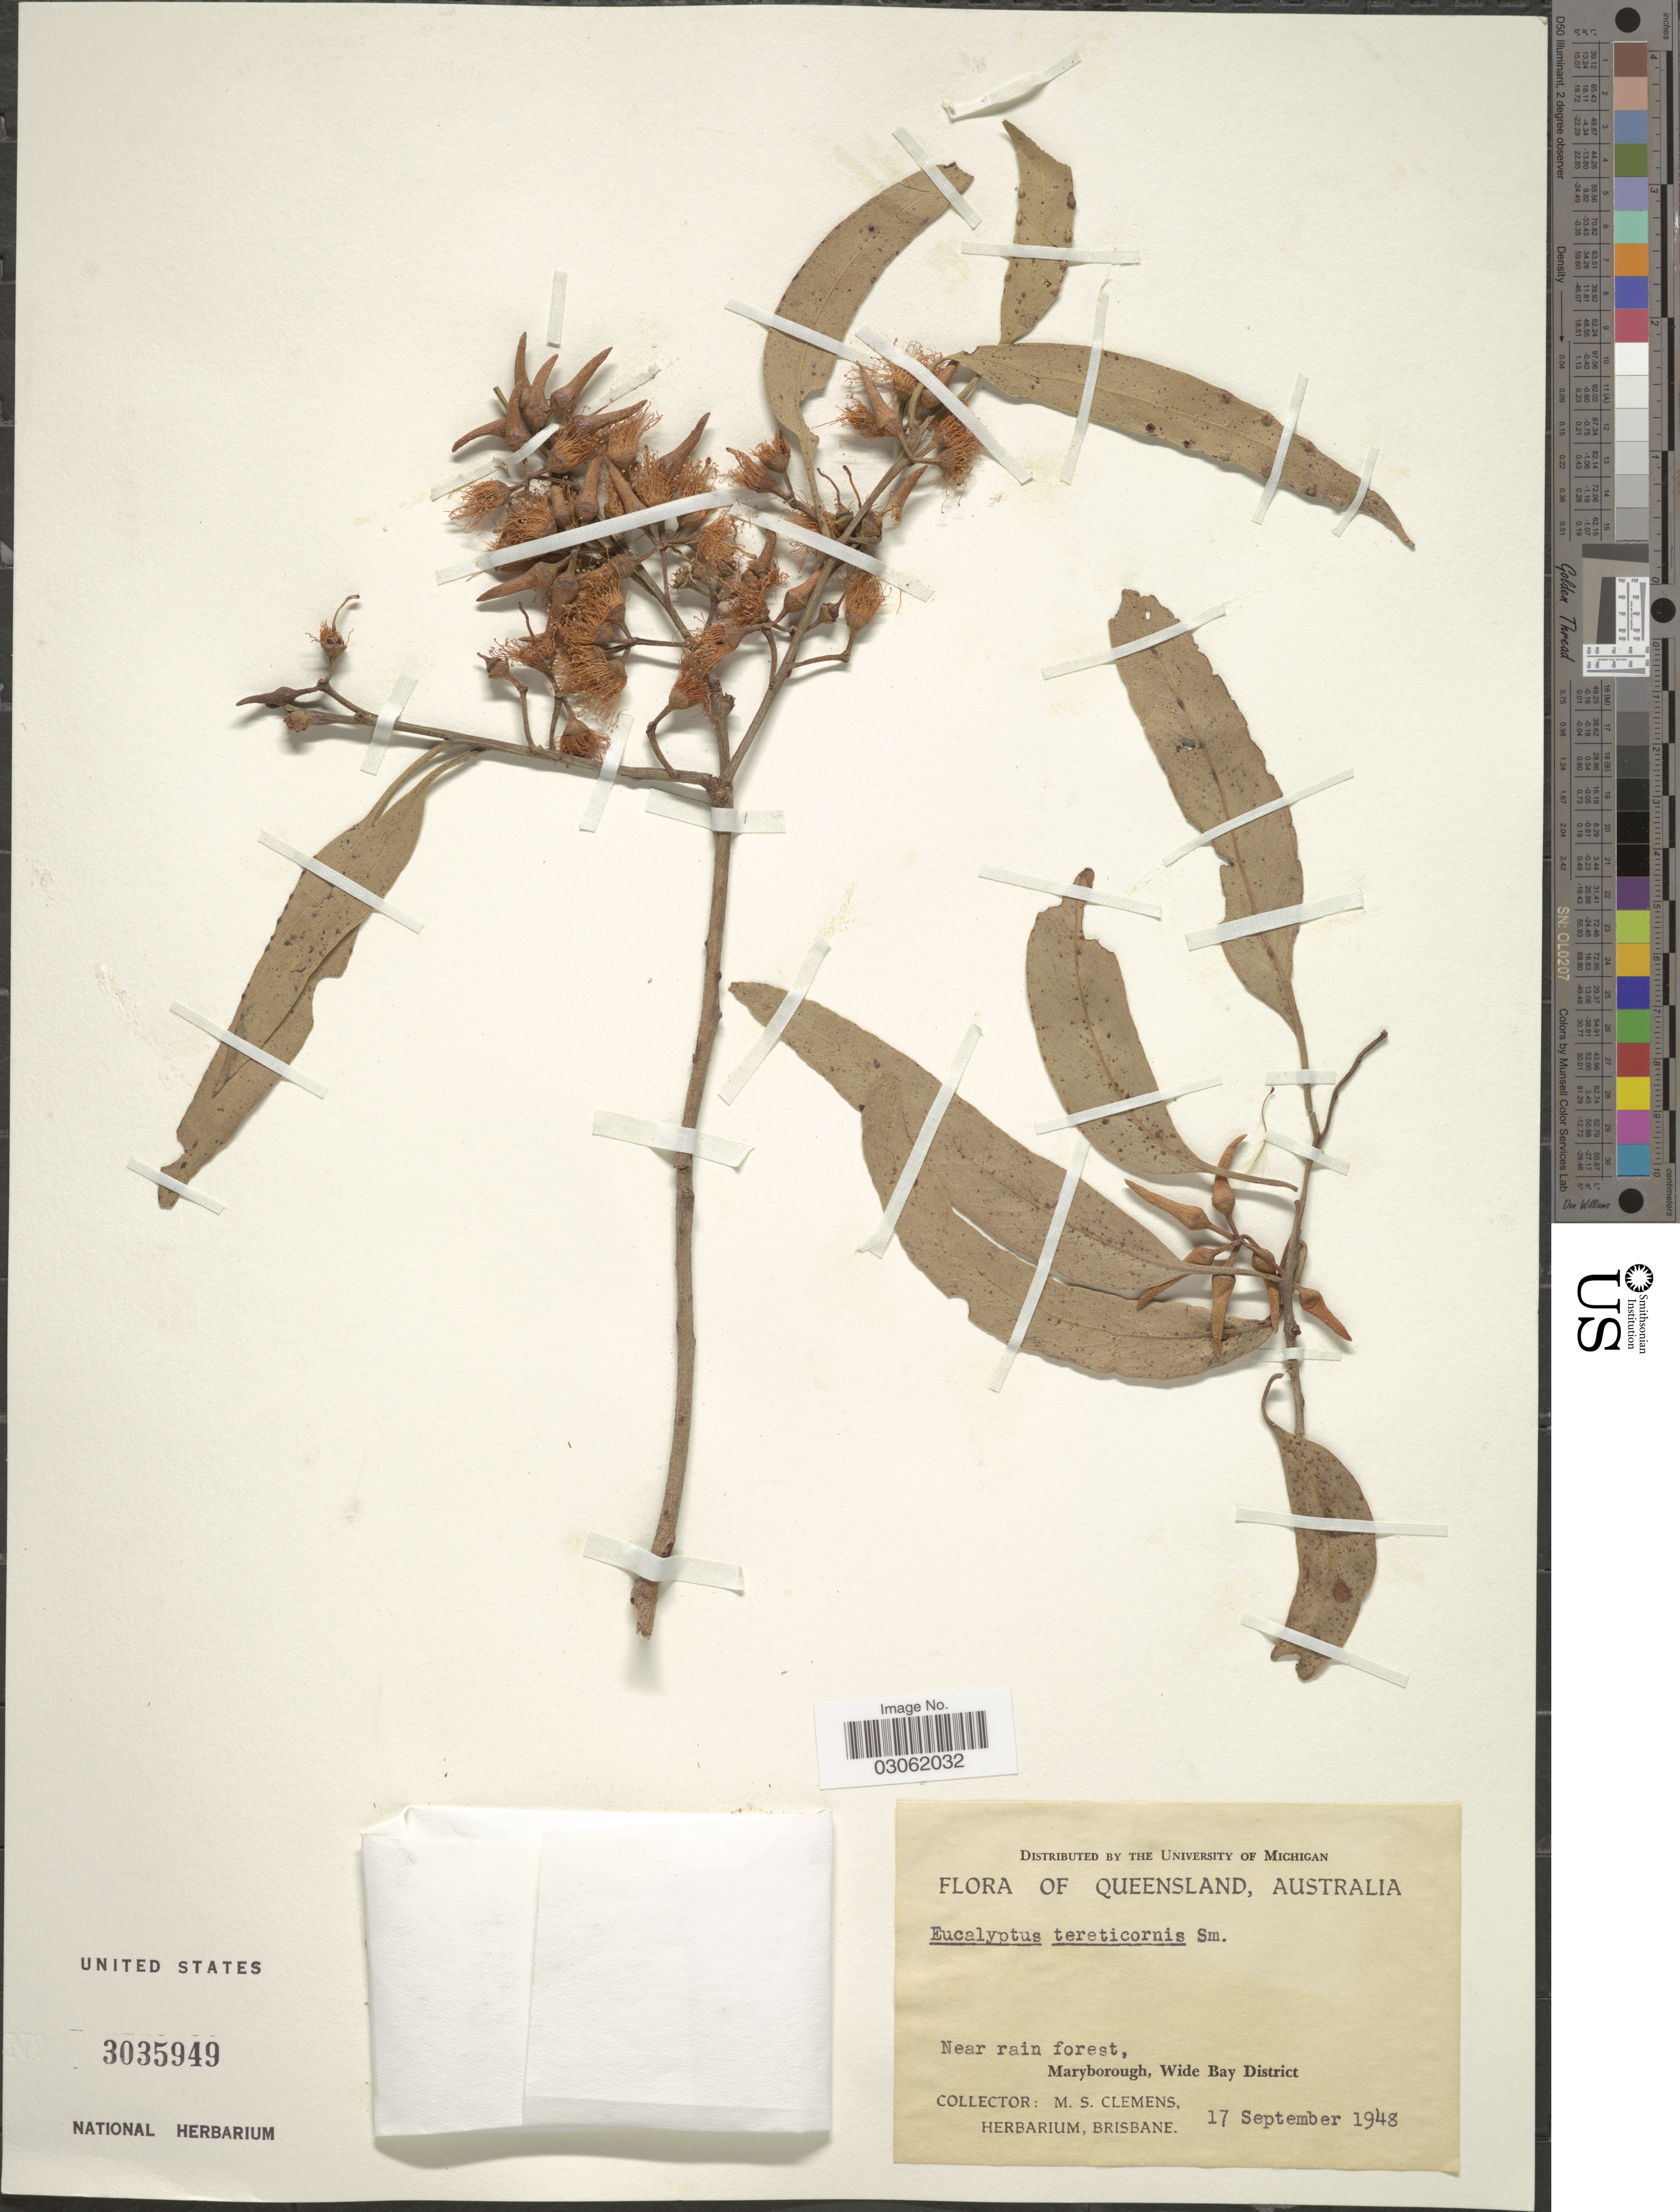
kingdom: Plantae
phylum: Tracheophyta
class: Magnoliopsida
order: Myrtales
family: Myrtaceae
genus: Eucalyptus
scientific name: Eucalyptus tereticornis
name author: Sm.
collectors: M. S. Clemens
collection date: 1948-09-17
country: Australia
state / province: Queensland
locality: Near rain forest, Marryborough, Wide Bay District.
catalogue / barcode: US 3035949